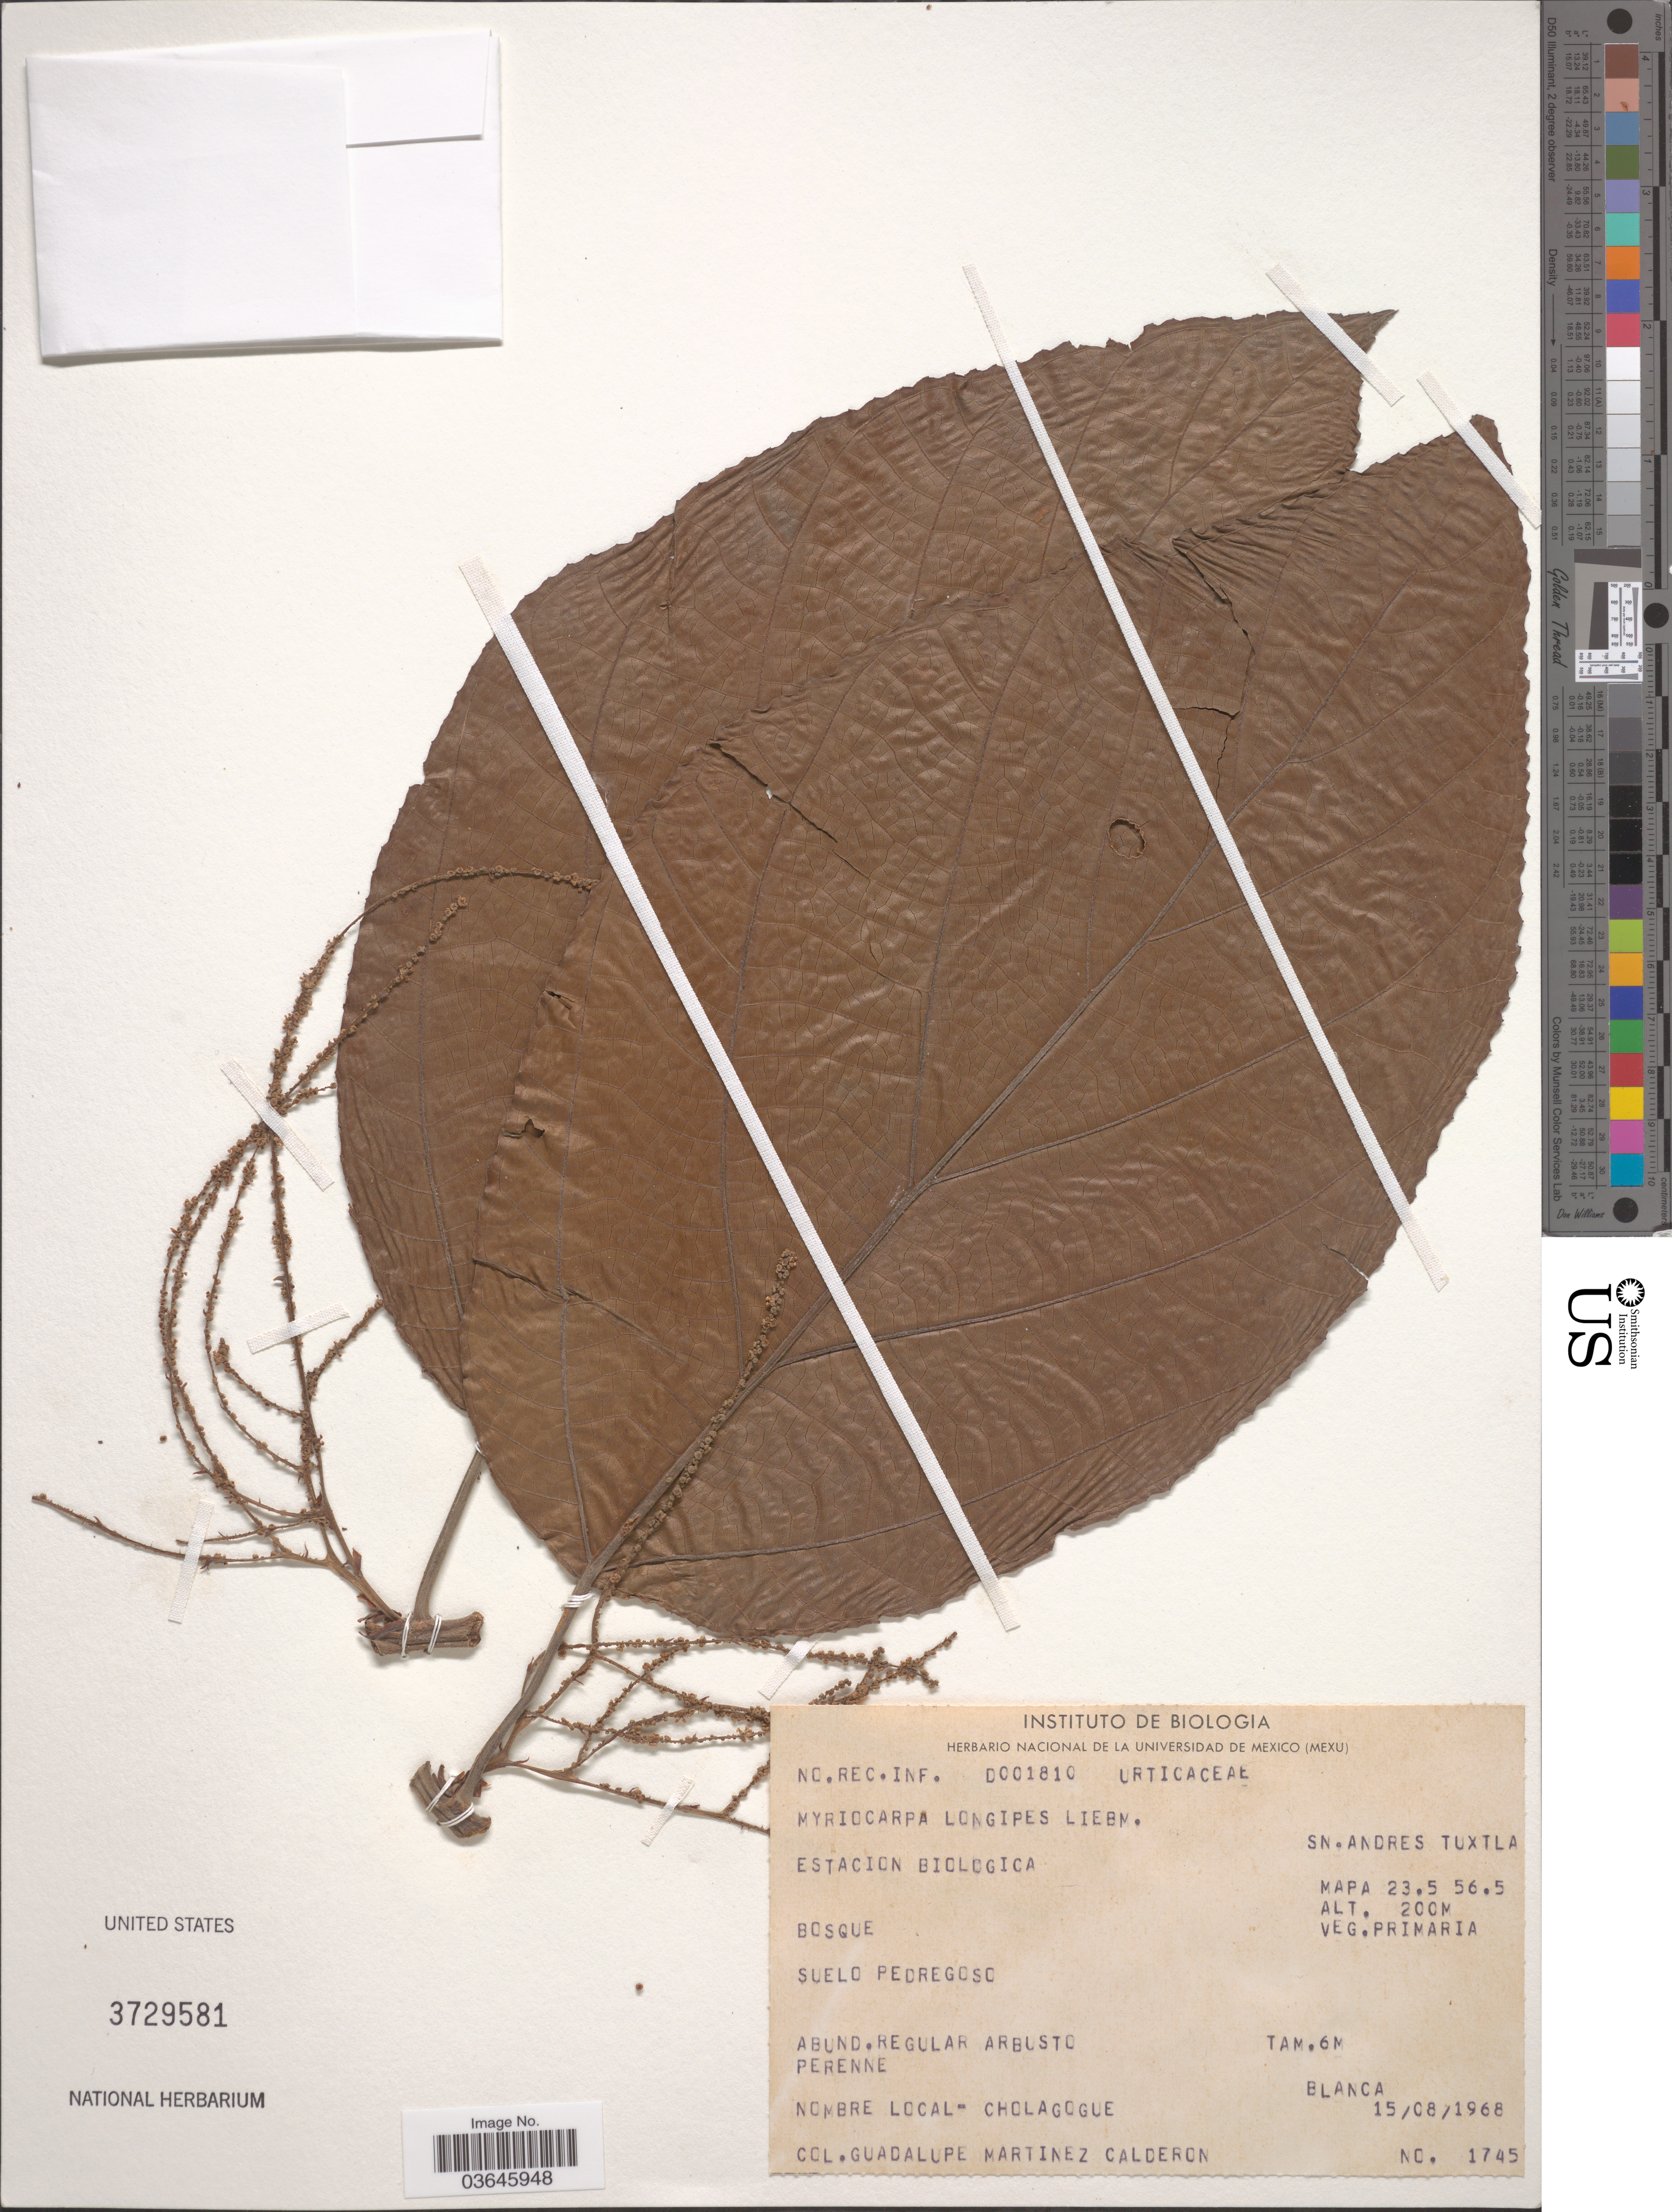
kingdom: Plantae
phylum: Tracheophyta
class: Magnoliopsida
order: Rosales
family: Urticaceae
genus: Myriocarpa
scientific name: Myriocarpa longipes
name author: Liebm.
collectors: G. Martinez-C.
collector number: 1745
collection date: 1968-08-15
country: Colombia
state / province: San Andres y Providencia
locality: Estacion Biologica. Sn. Andres Tuxtla. Mapa 23.5 56.5.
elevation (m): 200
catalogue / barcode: US 3729581